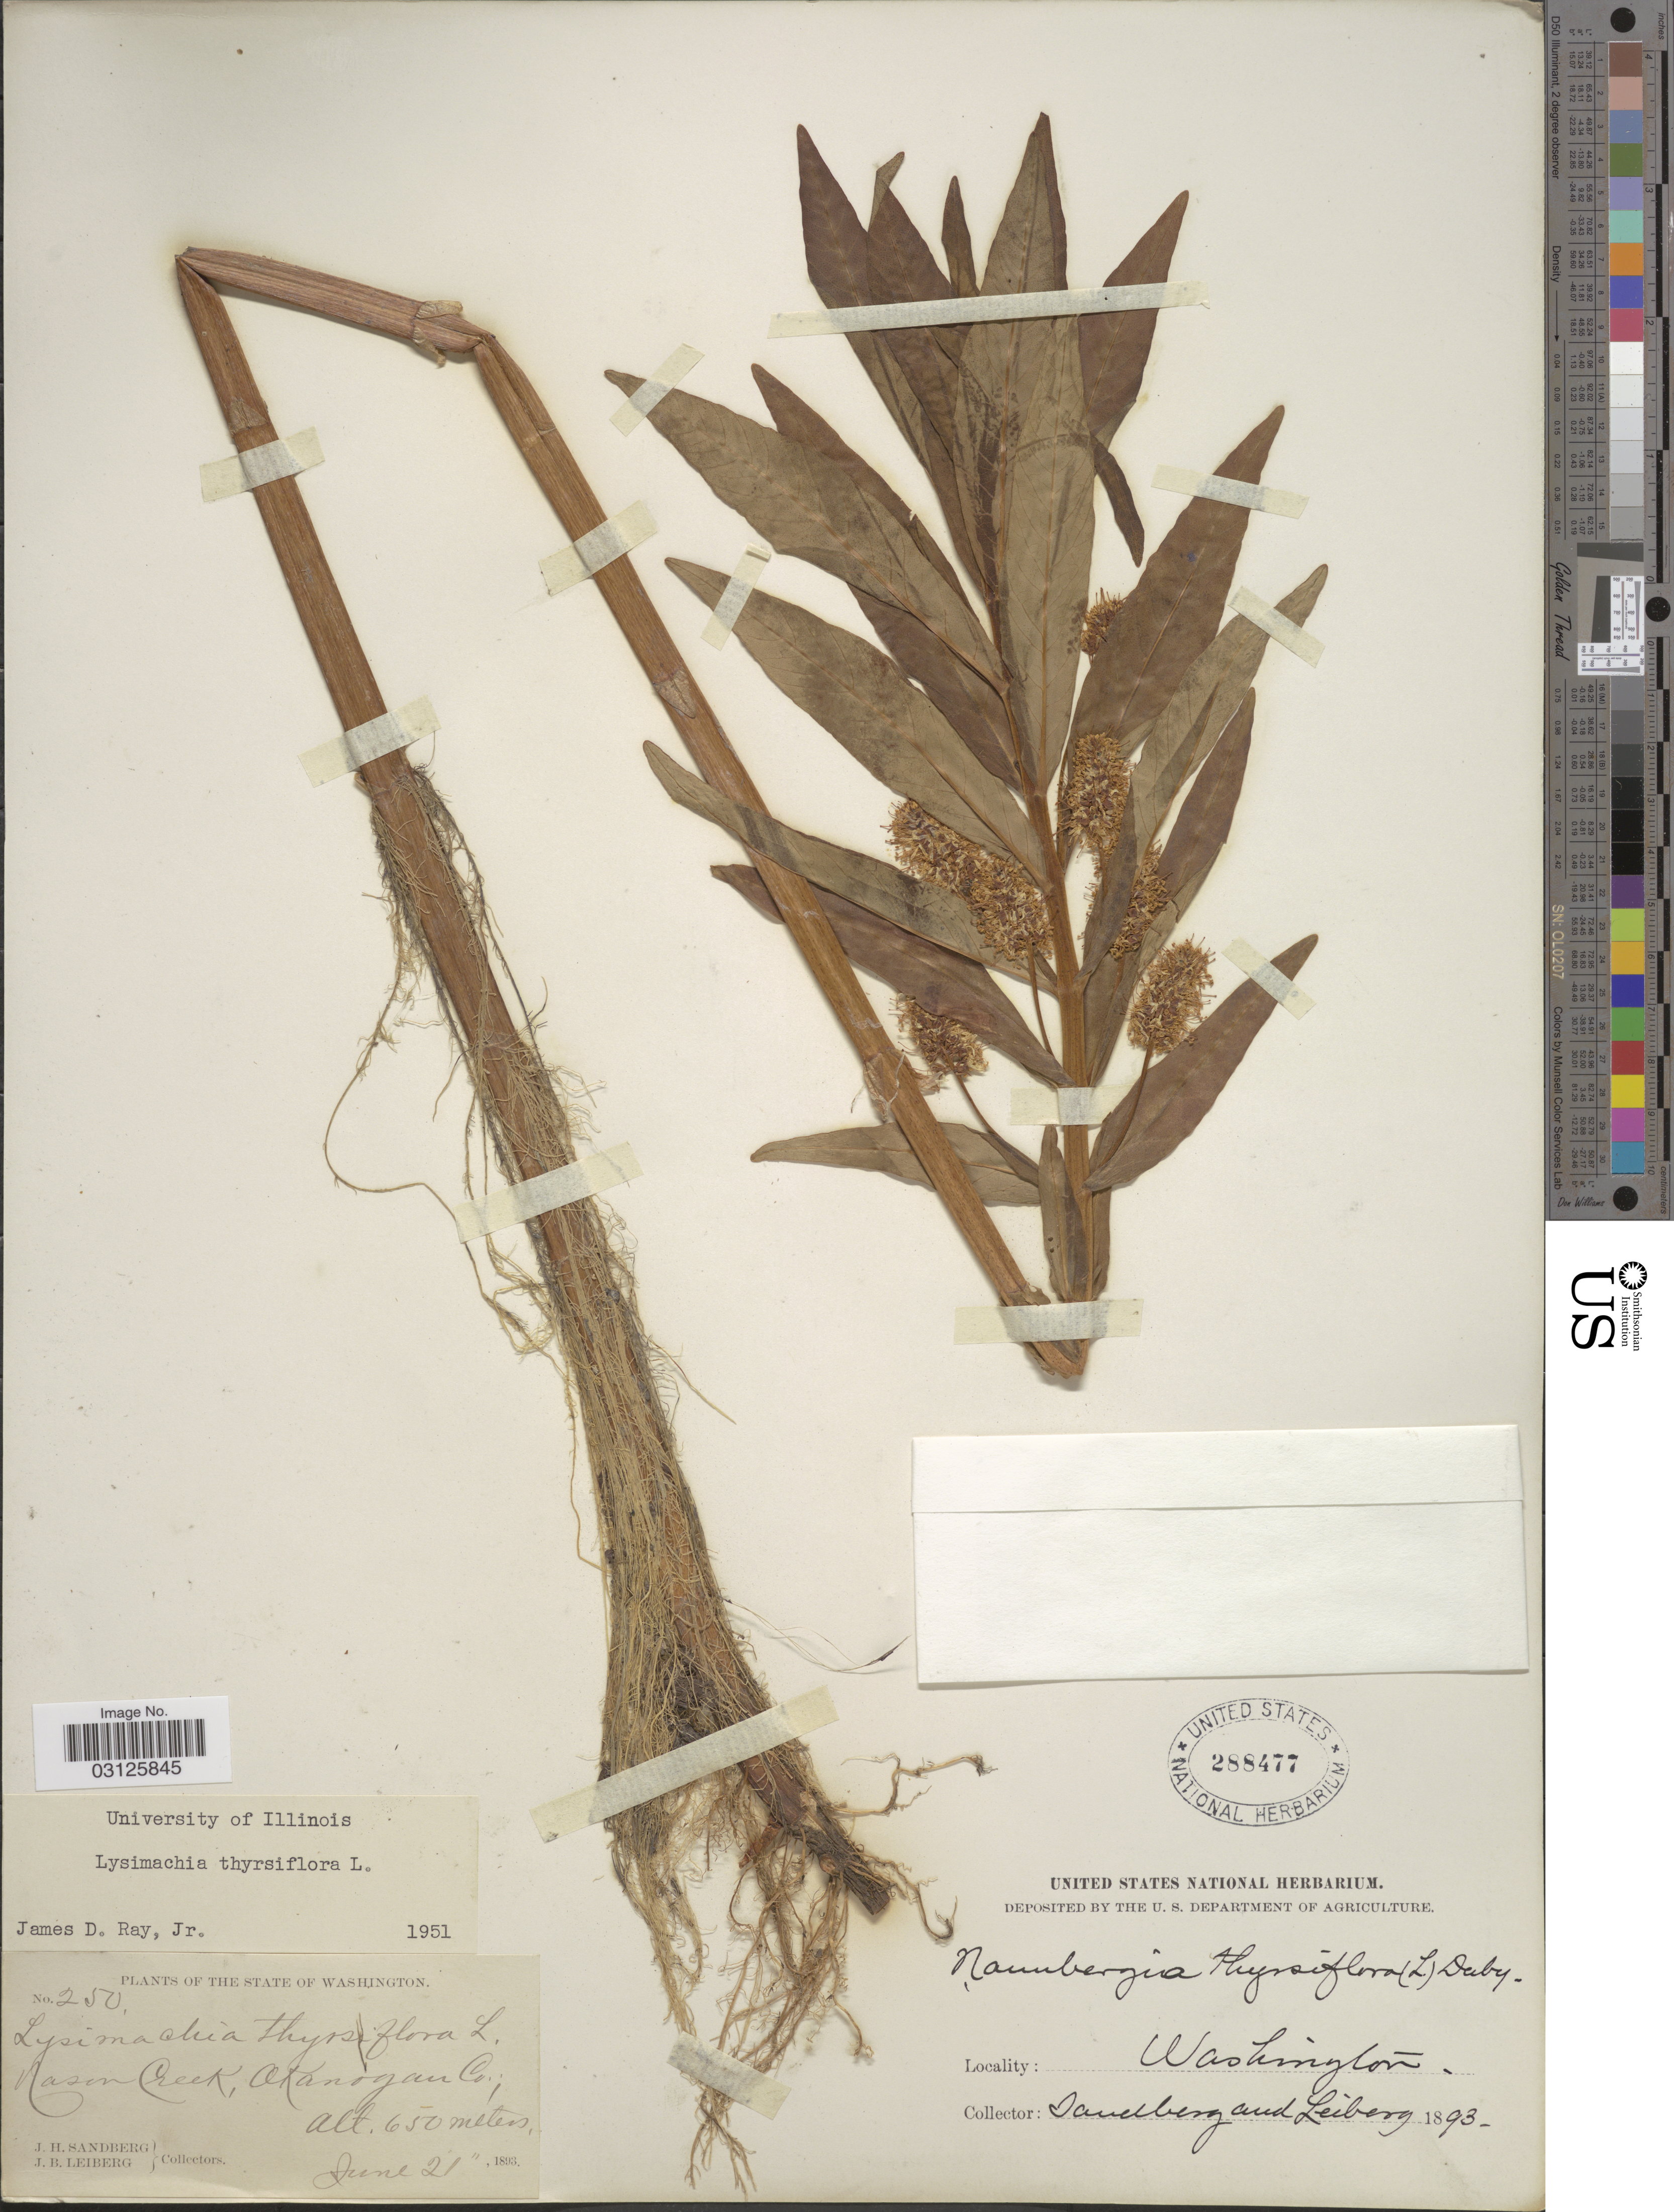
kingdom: Plantae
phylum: Tracheophyta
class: Magnoliopsida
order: Ericales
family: Primulaceae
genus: Lysimachia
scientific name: Lysimachia thyrsiflora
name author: L.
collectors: J. H. Sandberg & J. B. Leiberg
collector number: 250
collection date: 1893-06-21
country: United States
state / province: Washington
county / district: Okanogan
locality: Mason Creek, Akanogan Co.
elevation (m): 650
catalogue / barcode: US 288477